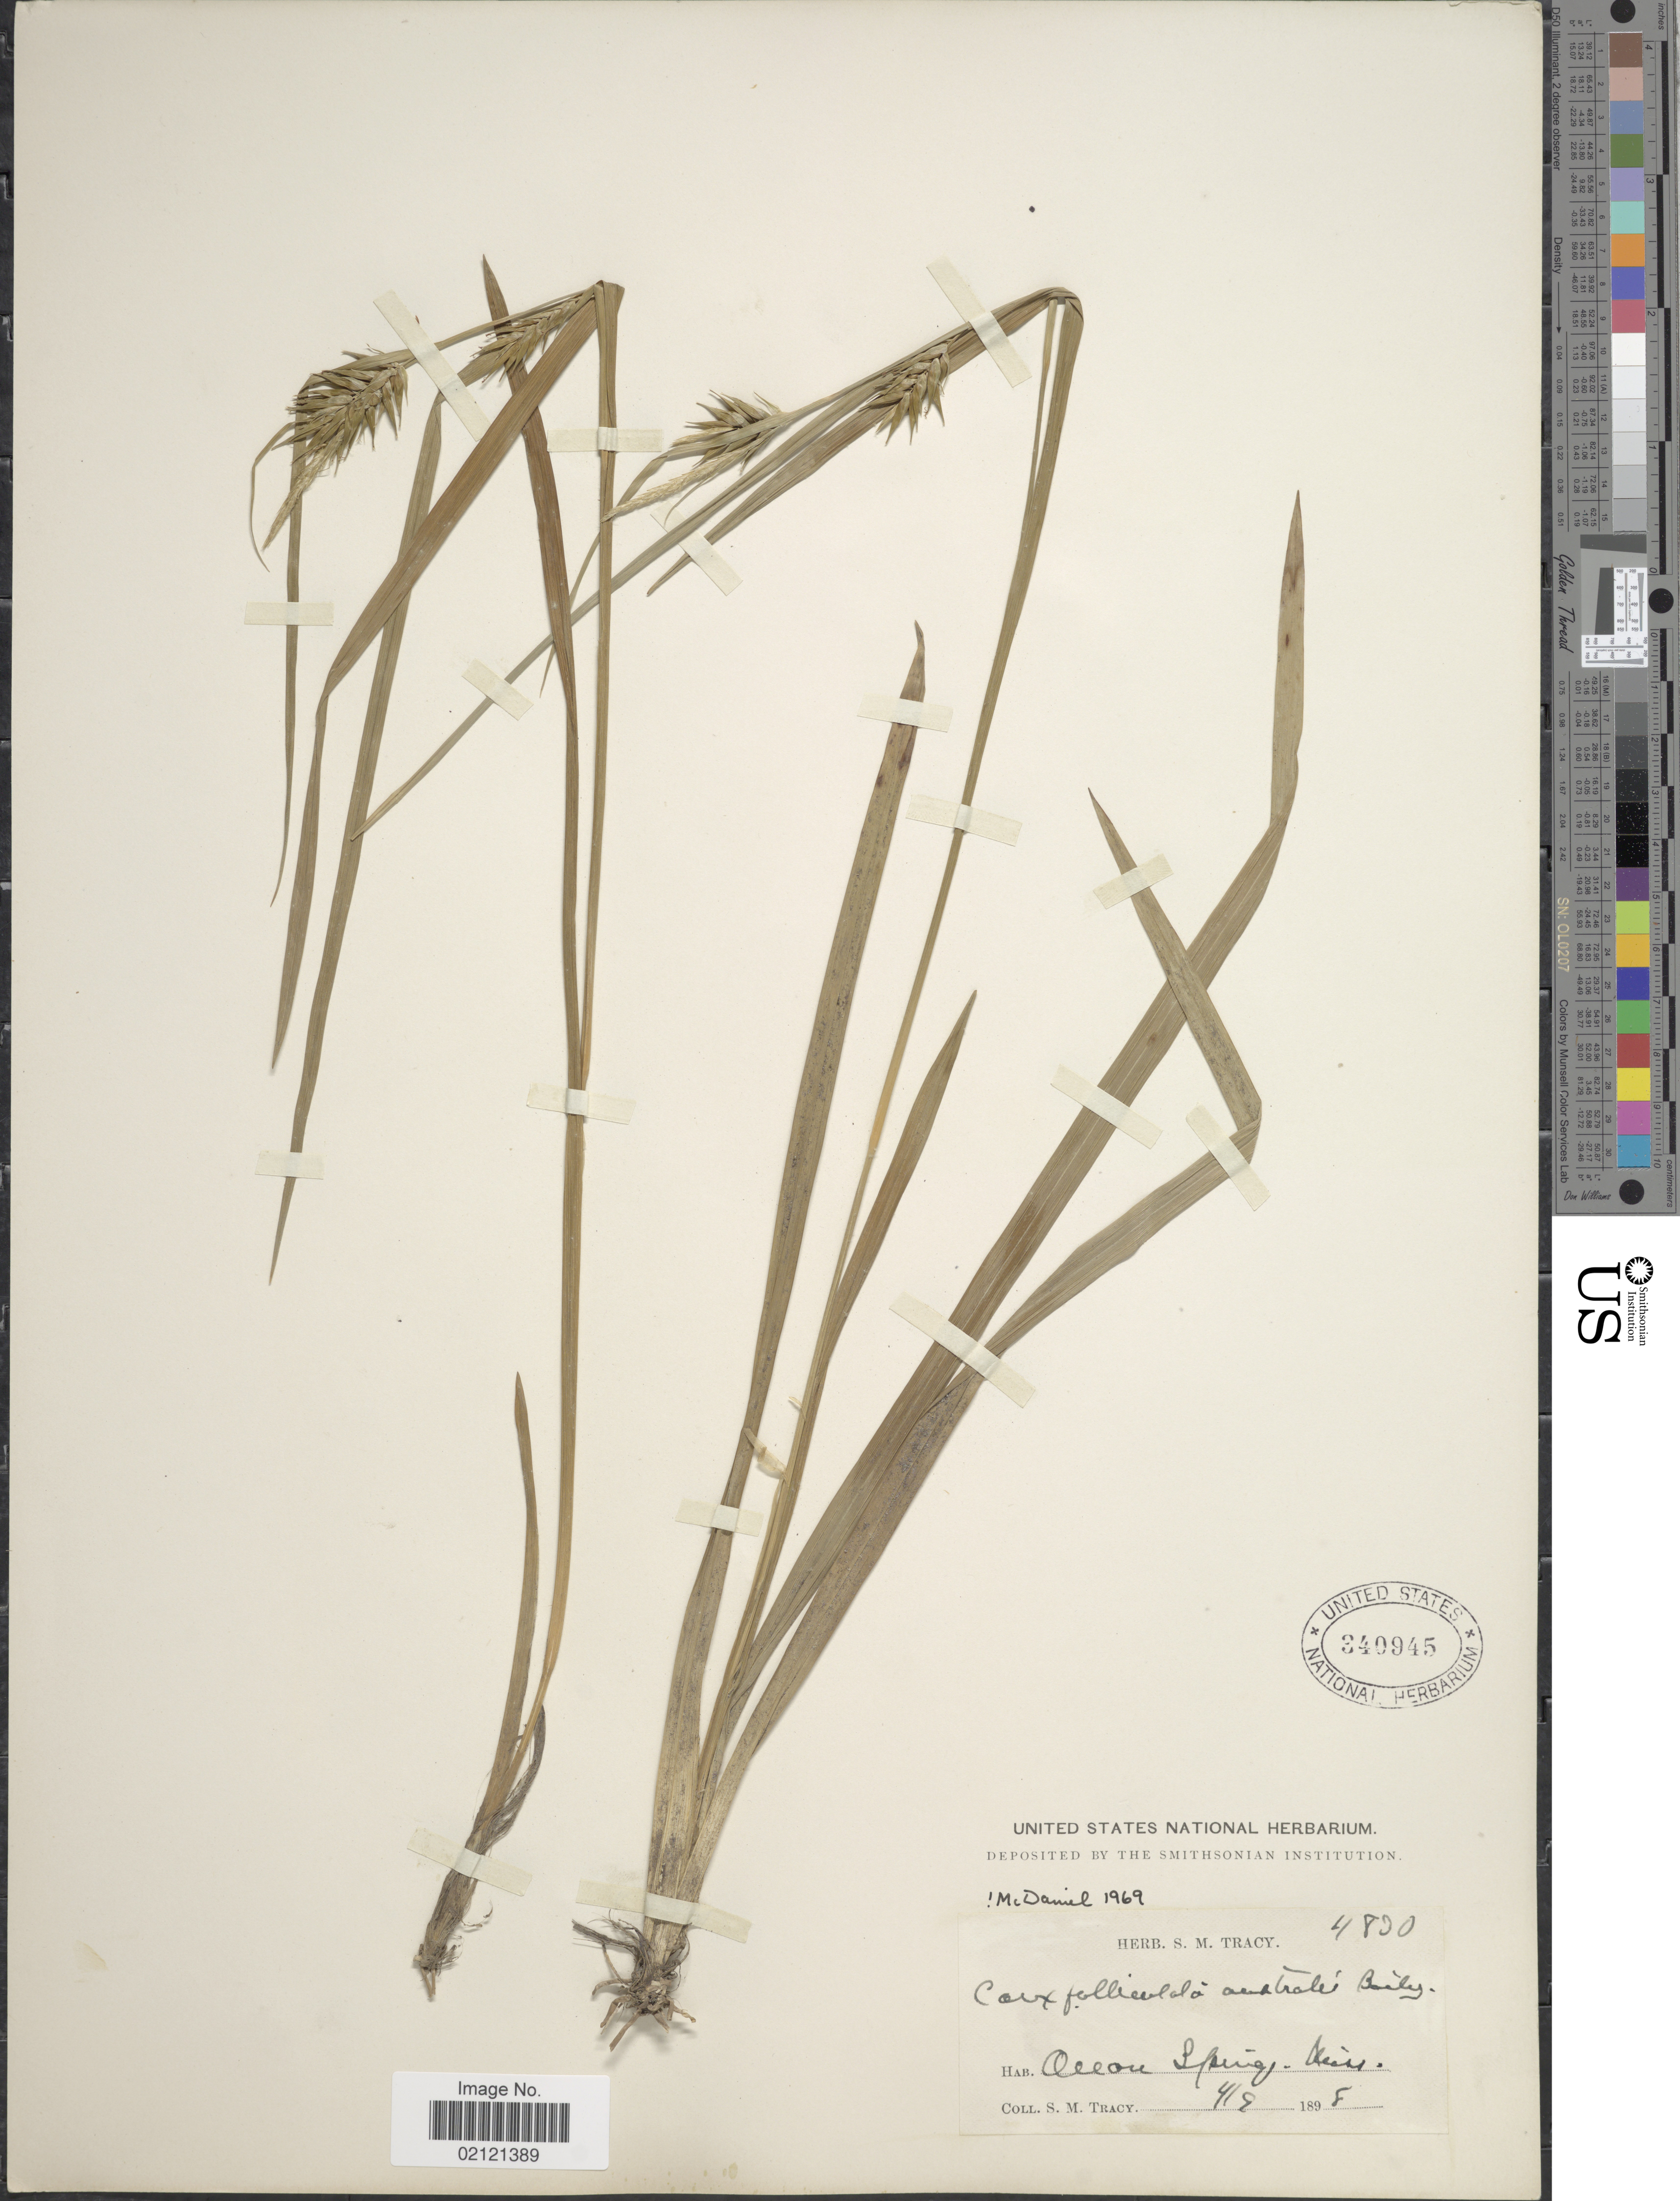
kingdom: Plantae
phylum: Tracheophyta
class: Liliopsida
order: Poales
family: Cyperaceae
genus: Carex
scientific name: Carex lonchocarpa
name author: Willd. ex Spreng.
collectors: S. M. Tracy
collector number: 4830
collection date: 1898-04-09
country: United States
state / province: Mississippi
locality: Ocean Springs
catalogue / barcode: US 340945